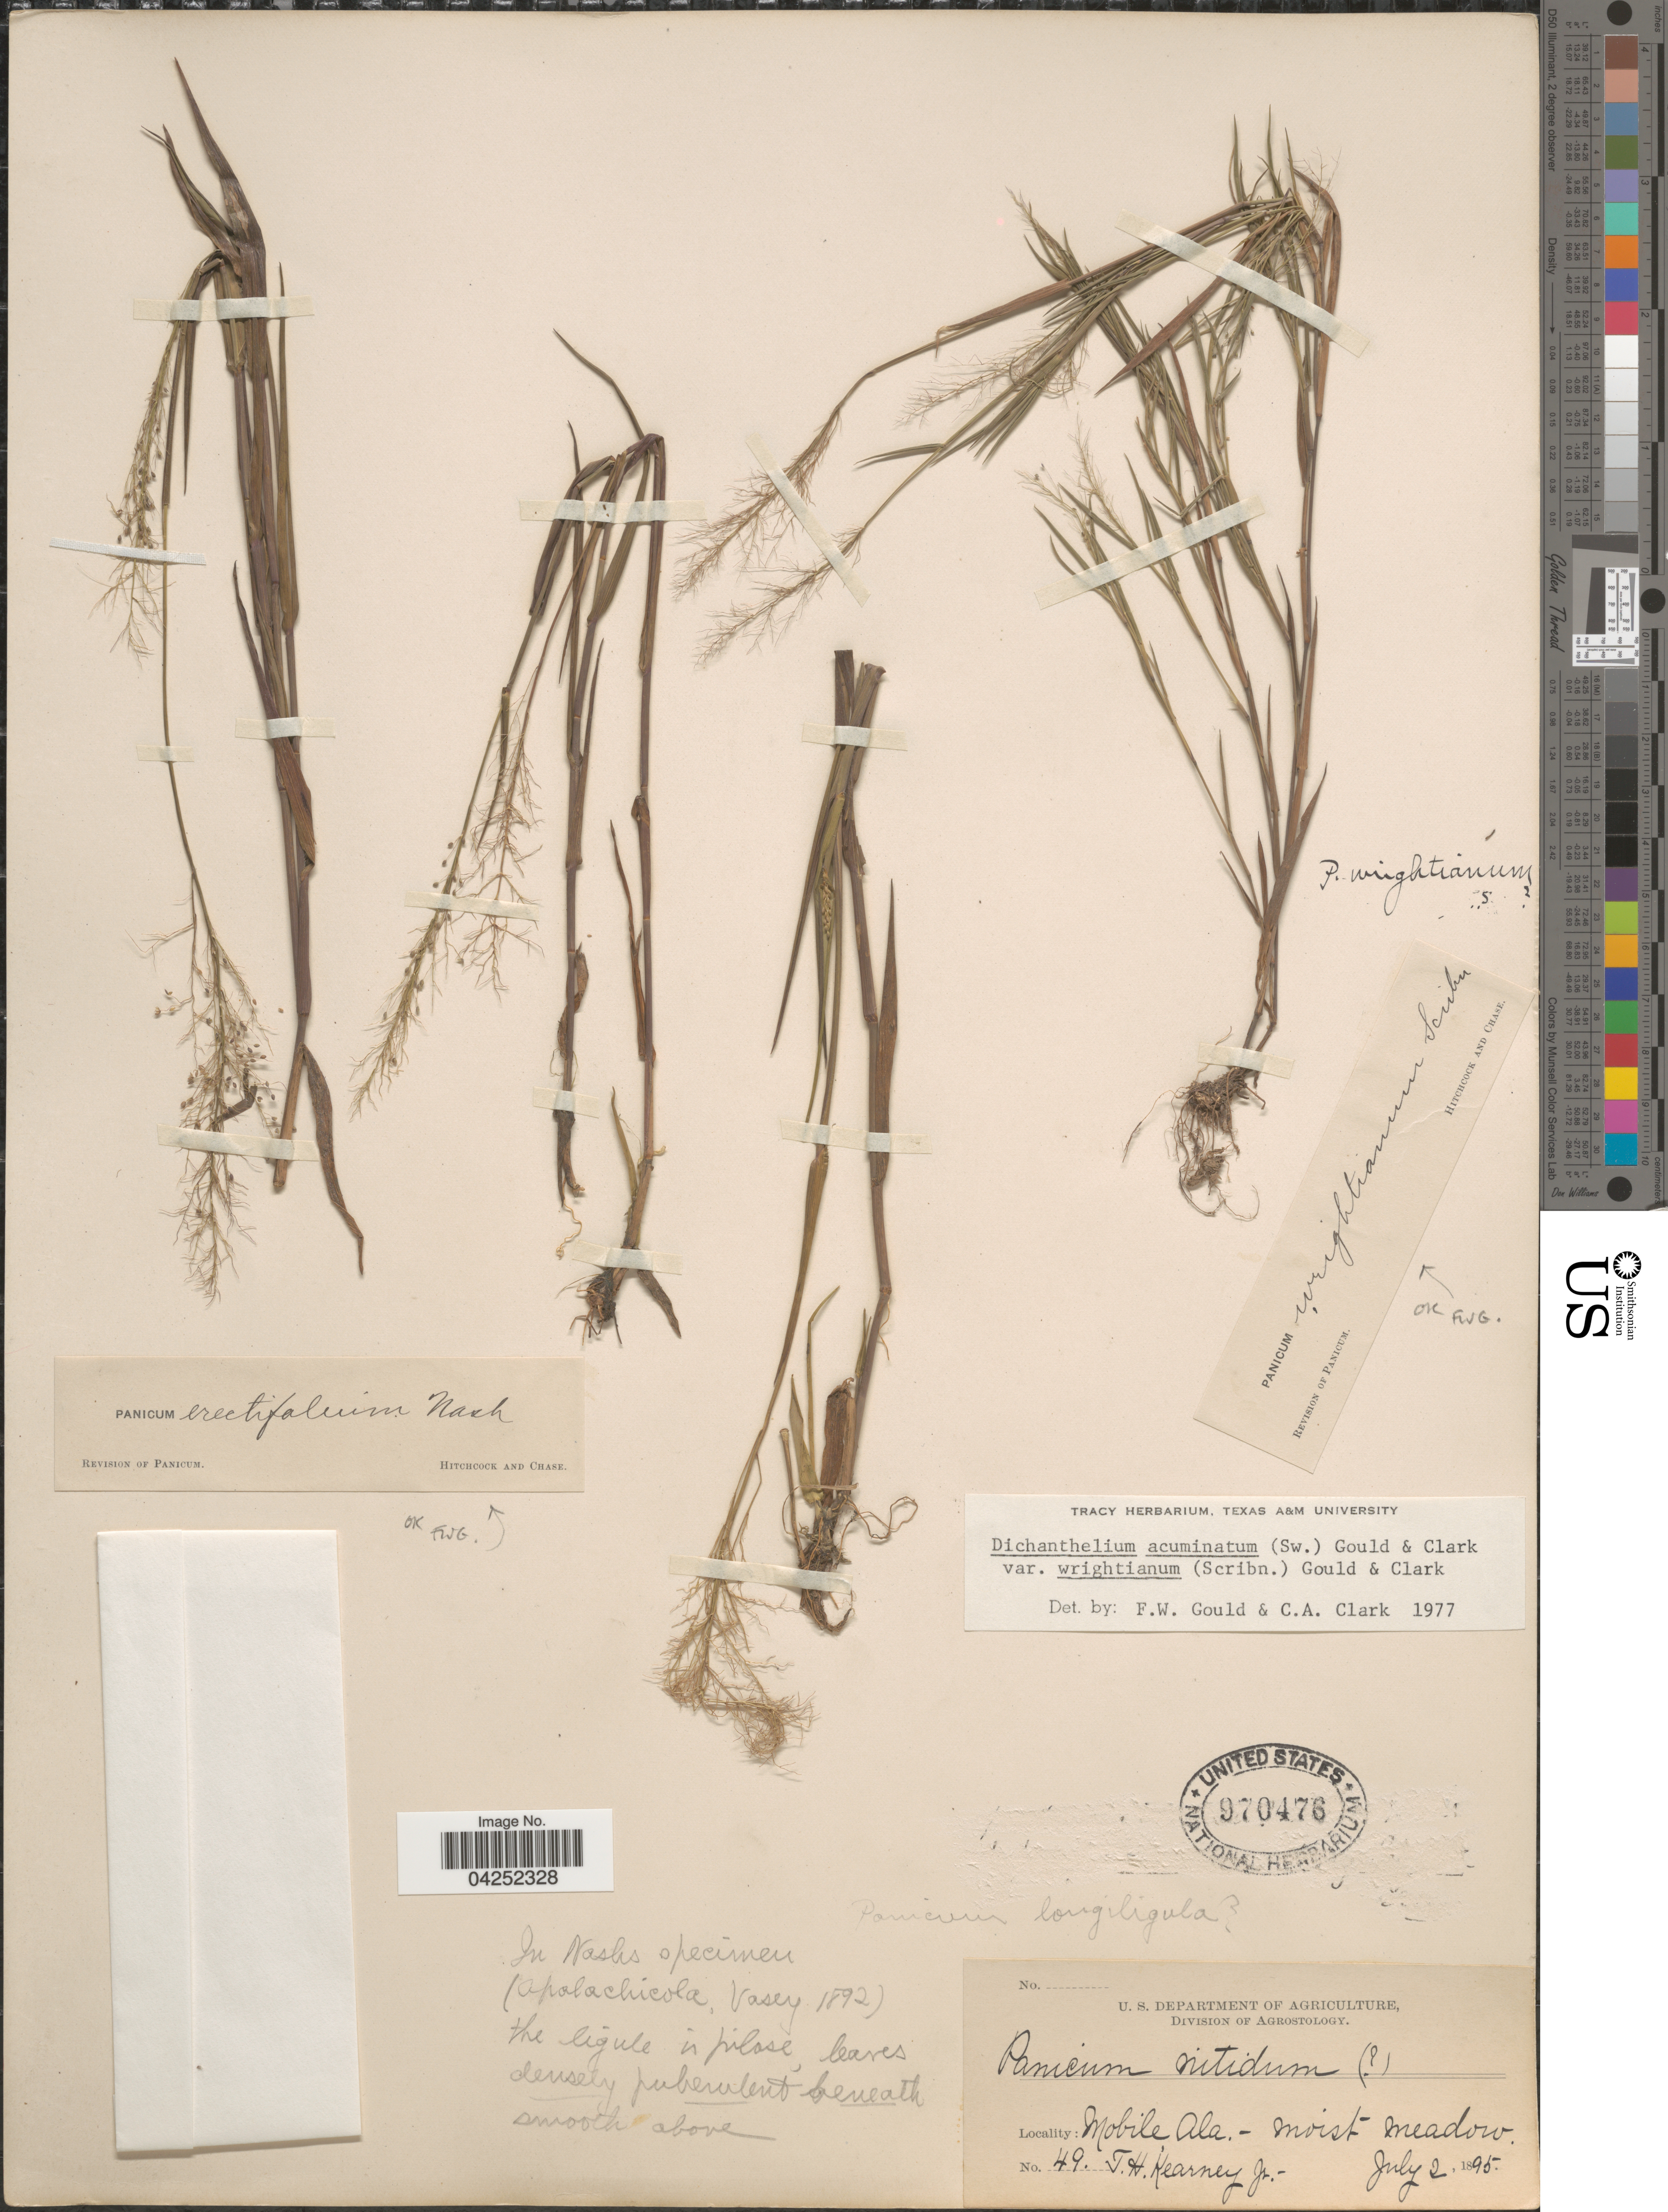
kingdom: Plantae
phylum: Tracheophyta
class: Liliopsida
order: Poales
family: Poaceae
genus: Dichanthelium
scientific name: Dichanthelium acuminatum var. longiligulatum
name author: (Nash) Gould & C.A. Clark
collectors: T. H. Kearney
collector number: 49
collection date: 1895-07-02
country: United States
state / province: Alabama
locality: Mobile.-Moist meadow.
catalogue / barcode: US 970476